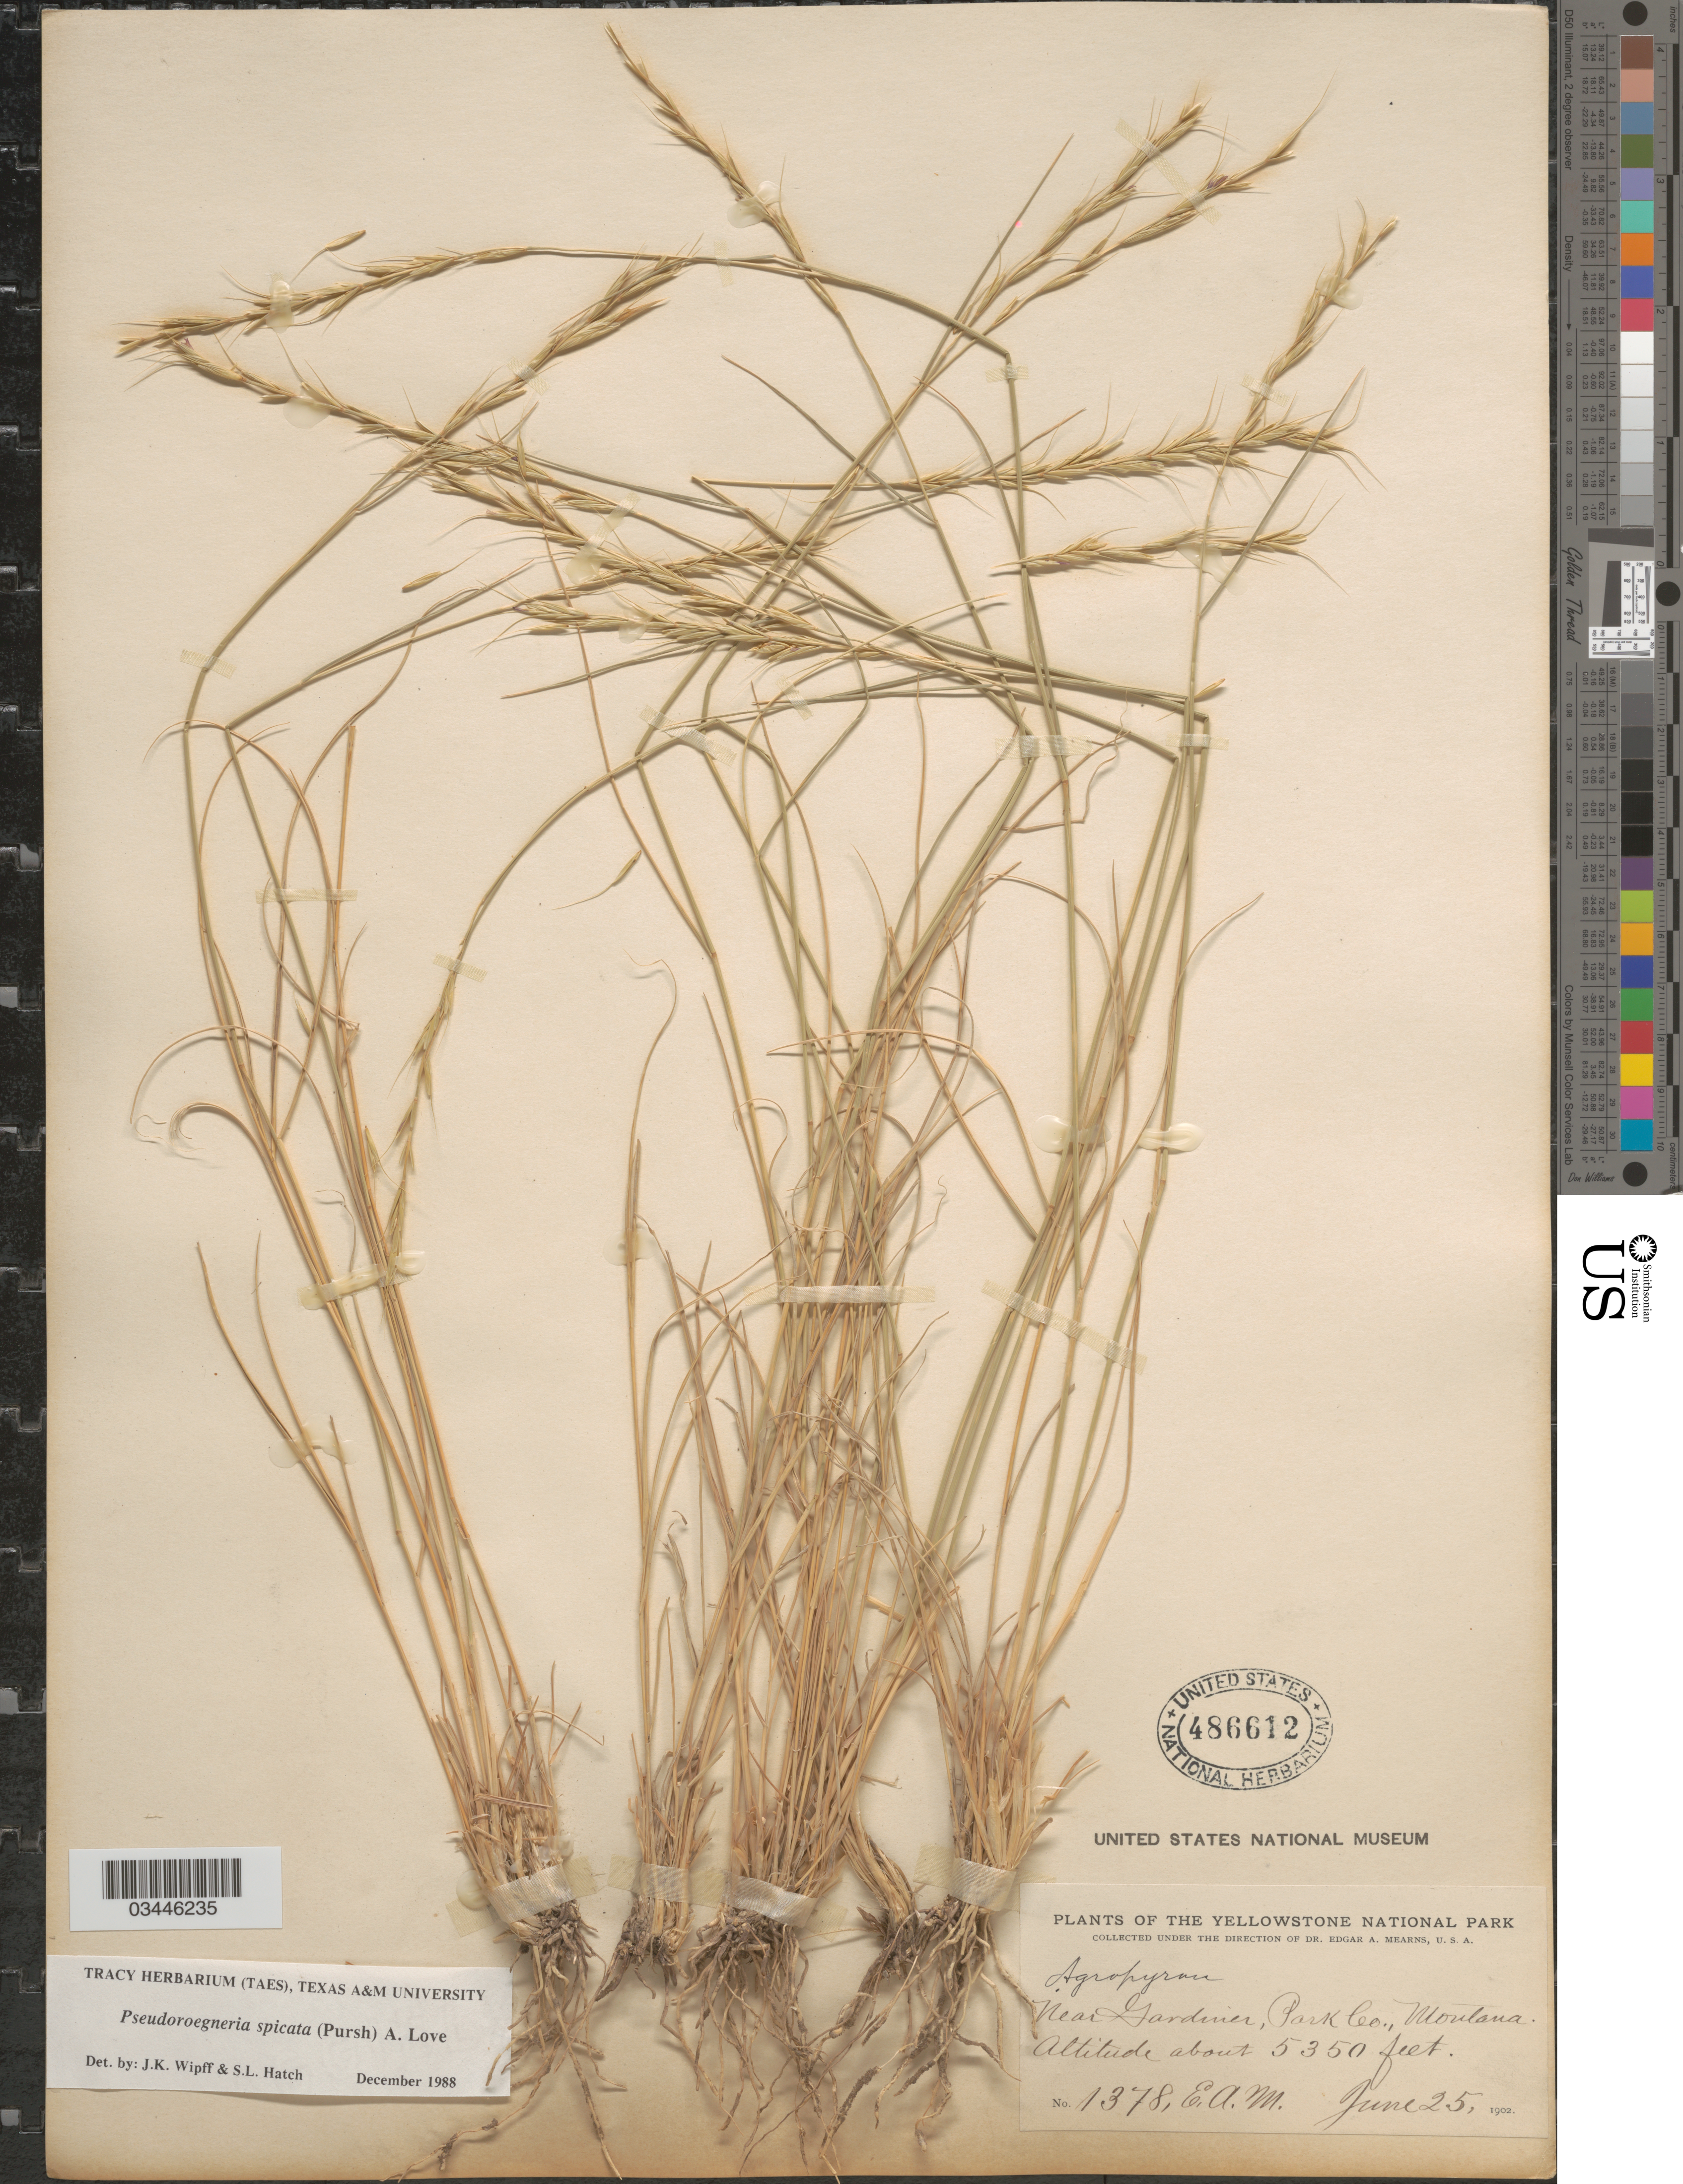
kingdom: Plantae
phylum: Tracheophyta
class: Liliopsida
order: Poales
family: Poaceae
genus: Pseudoroegneria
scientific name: Pseudoroegneria spicata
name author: (Pursh) Á. Löve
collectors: E. A. Mearns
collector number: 1378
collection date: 1902-06-25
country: United States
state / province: Montana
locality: Yellowstone National Park. Near Gardiner, Park Co.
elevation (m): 1631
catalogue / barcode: US 486612